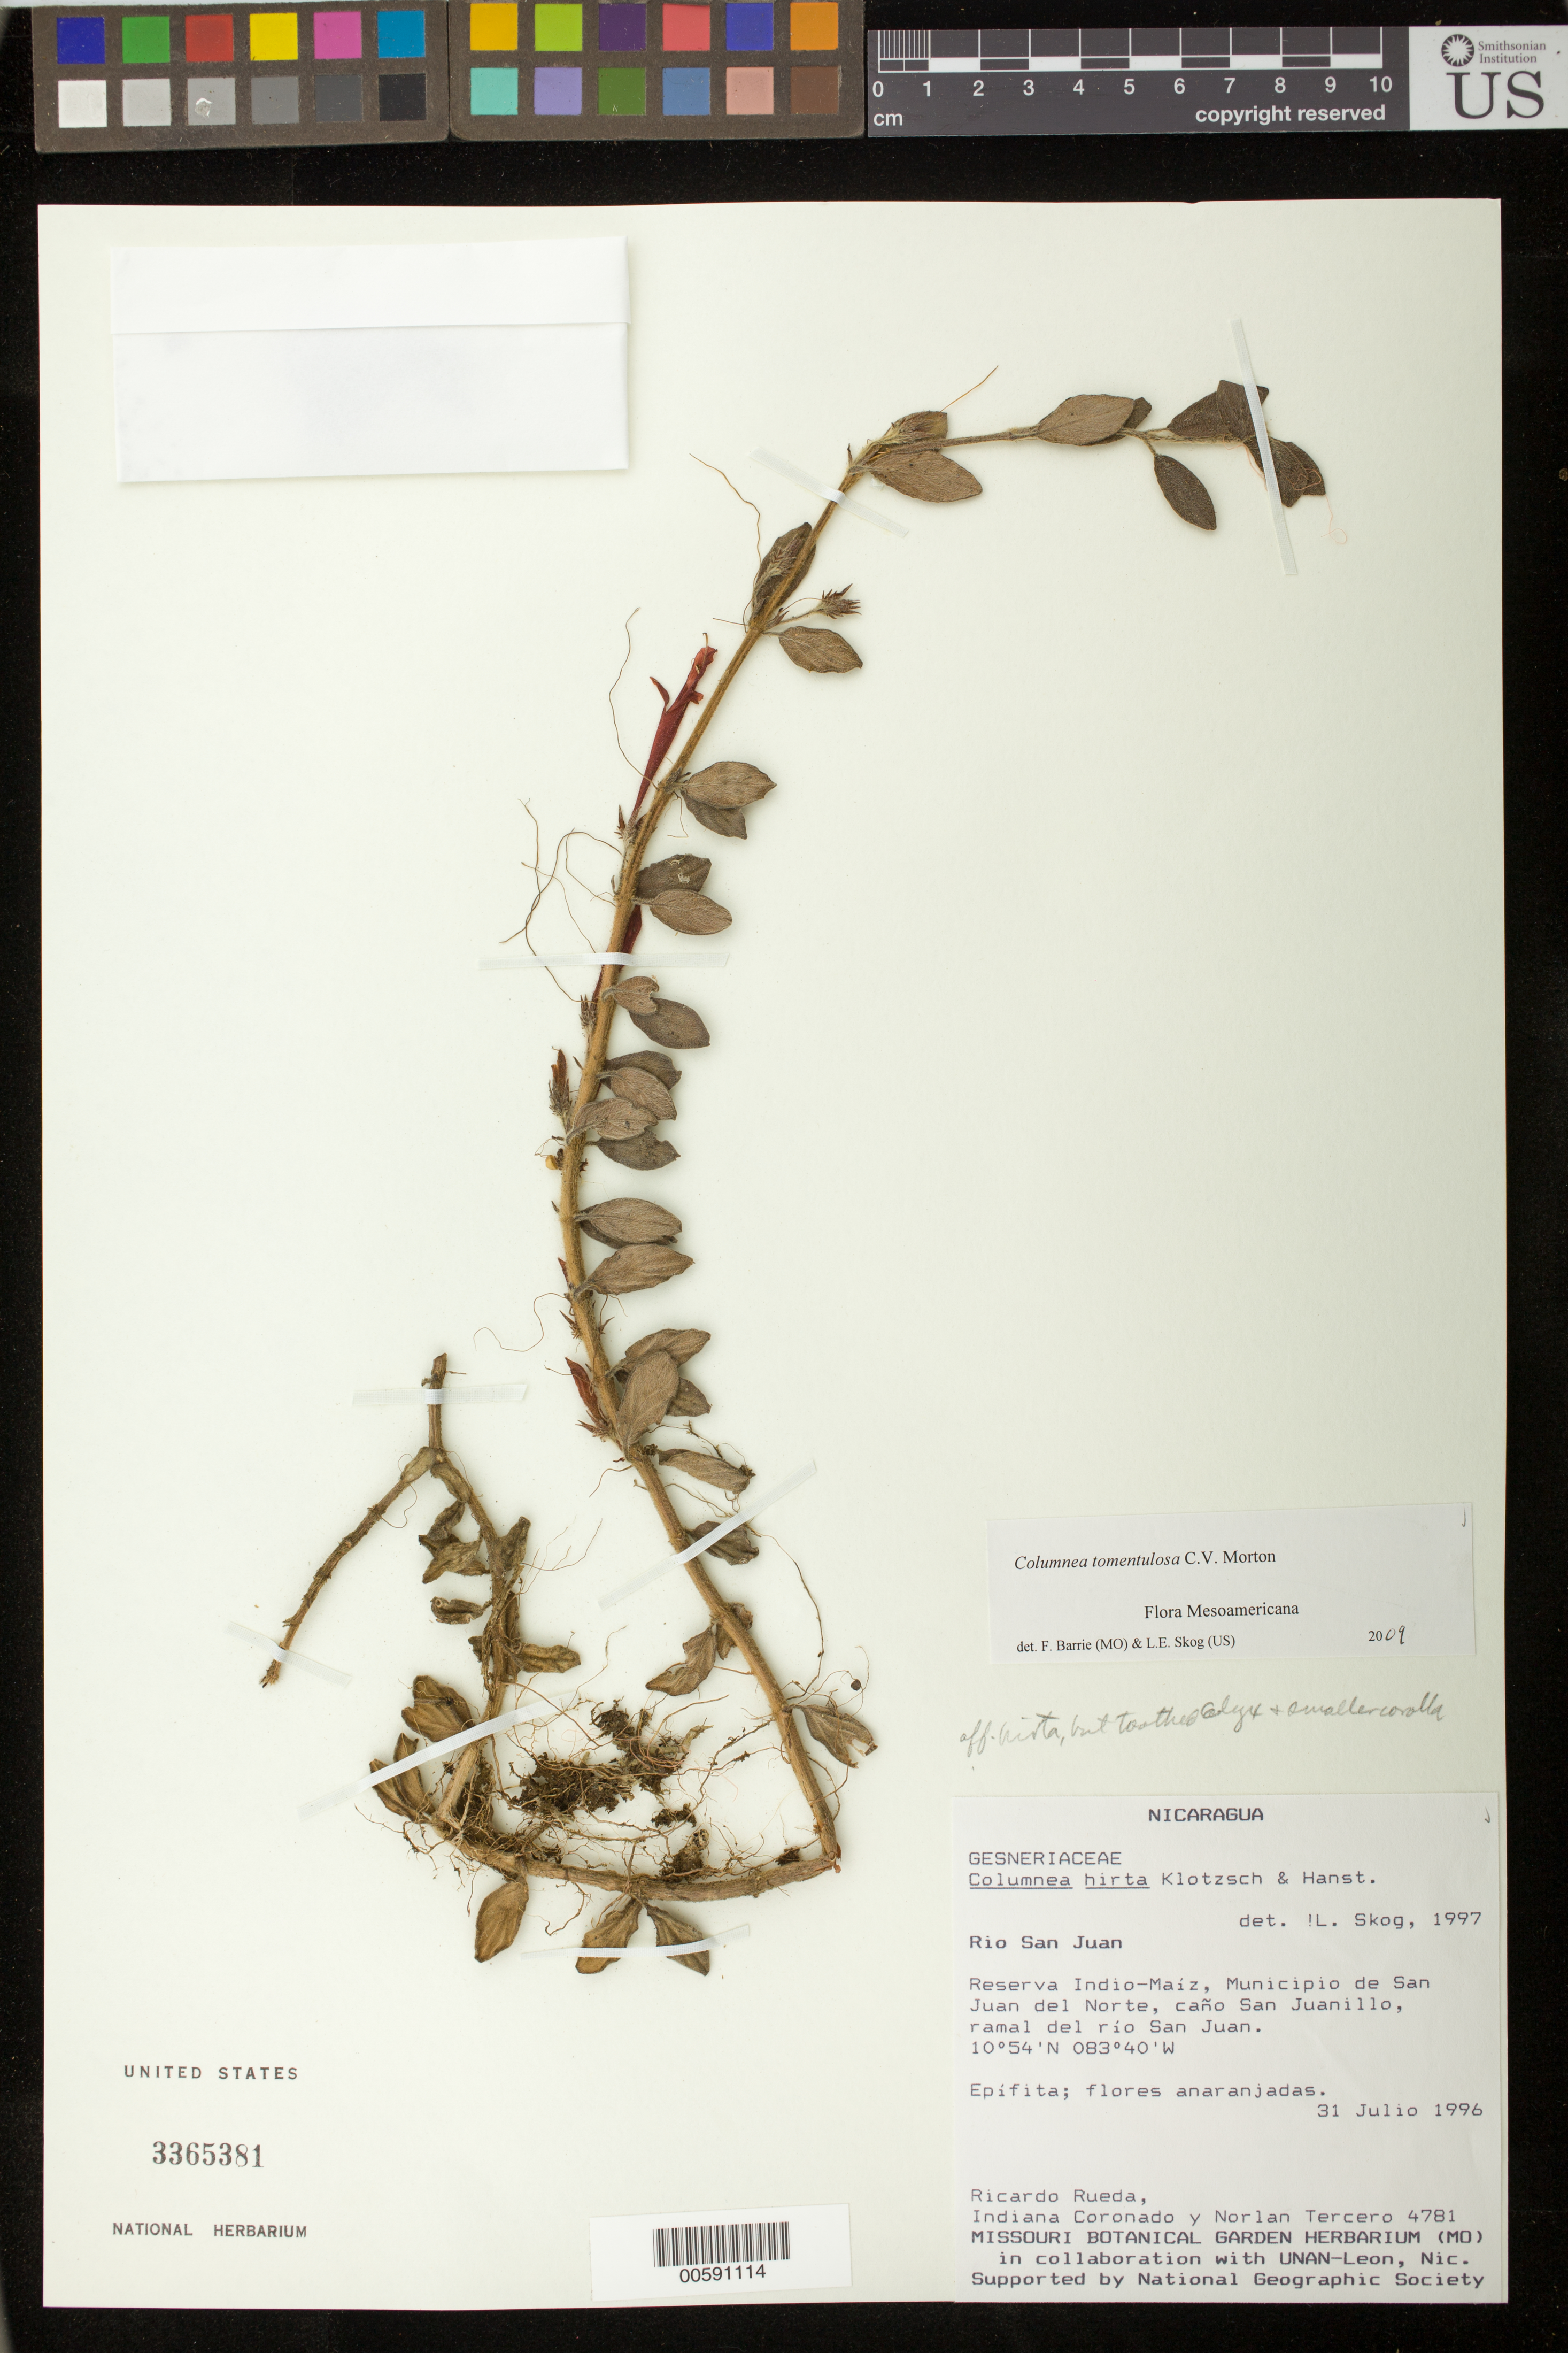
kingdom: Plantae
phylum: Tracheophyta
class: Magnoliopsida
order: Lamiales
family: Gesneriaceae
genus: Columnea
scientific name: Columnea tomentulosa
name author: C.V. Morton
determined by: Barrie, F. R.; Skog, Laurence E.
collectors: R. Rueda, I. Coronado & N. Tercero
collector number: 4781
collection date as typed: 31 Jul 1996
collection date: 1996-07-31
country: Nicaragua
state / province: Rio San Juan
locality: Reserva Indio-Maíz, Mpio. de San Juan del Norte, caño San Juanillo, ramal del río San Juan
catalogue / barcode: US 3365381